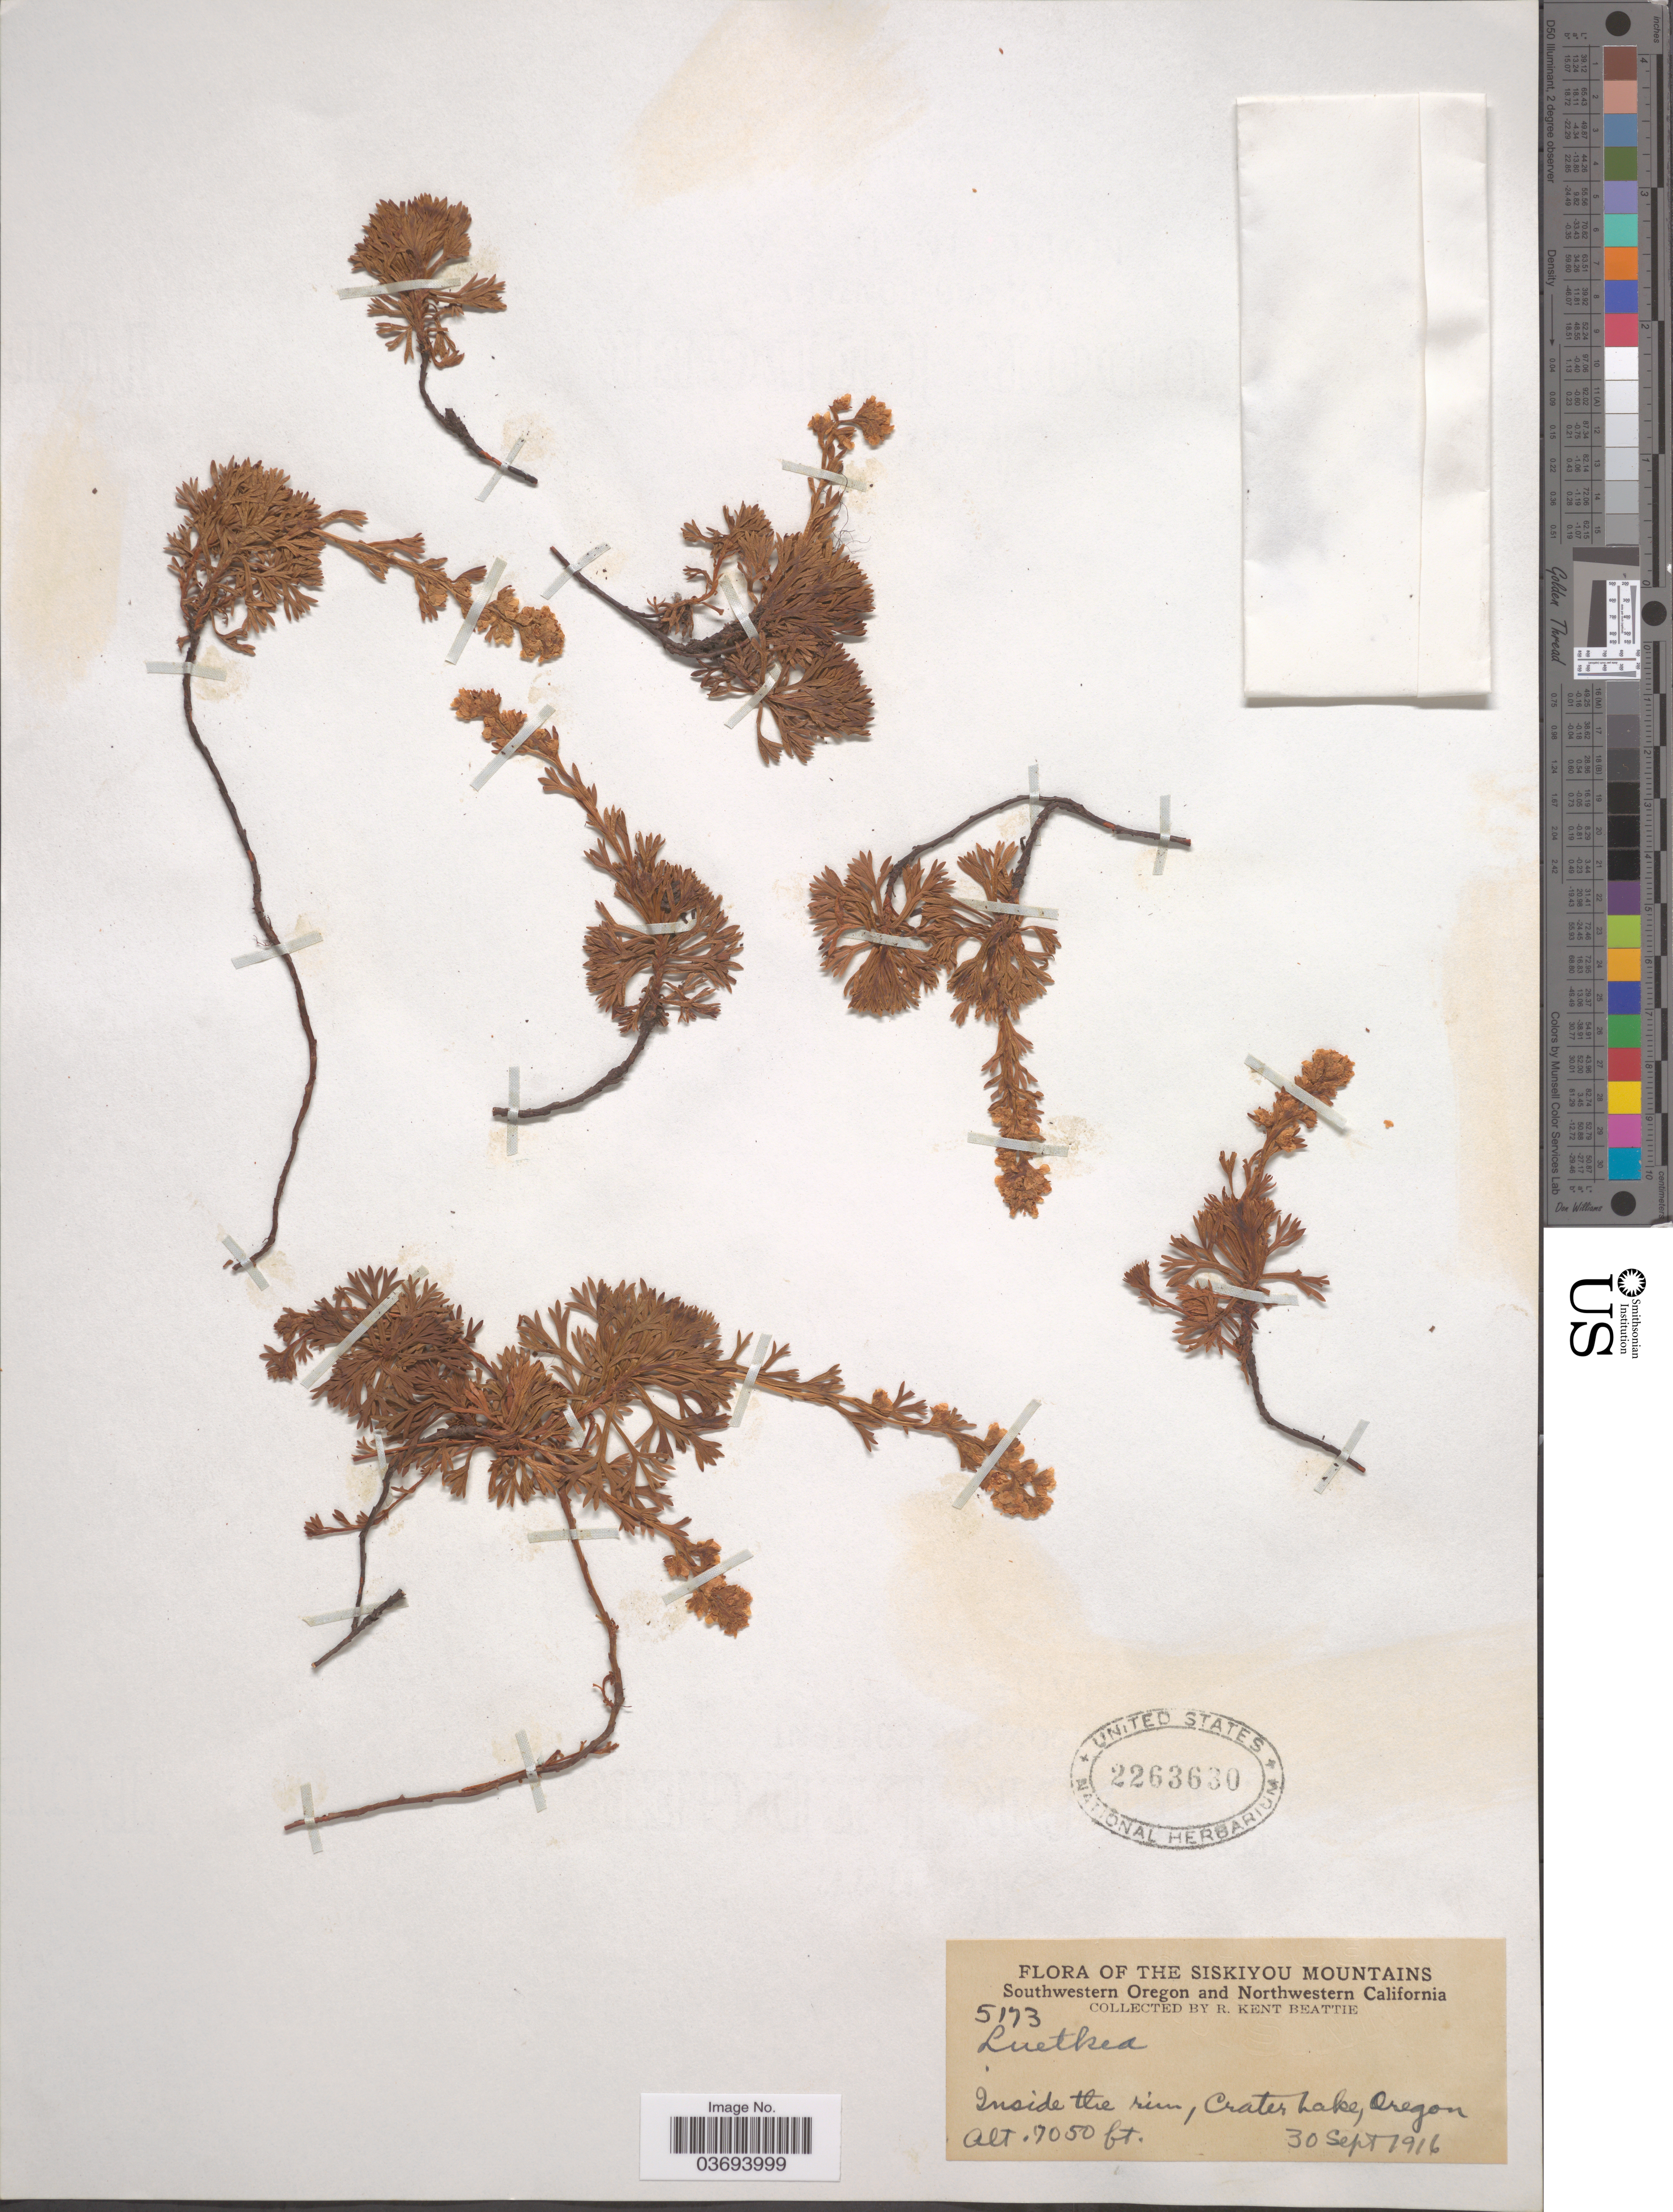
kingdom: Plantae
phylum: Tracheophyta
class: Magnoliopsida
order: Rosales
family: Rosaceae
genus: Luetkea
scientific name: Luetkea pectinata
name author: (Pursh) Kuntze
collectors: R. K. Beattie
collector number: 5173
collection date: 1916-09-30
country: United States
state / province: Oregon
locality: The Siskiyou Mountains. Southwestern Oregon. Inside the rim, Crater Lake.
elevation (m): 2149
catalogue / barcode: US 2263630